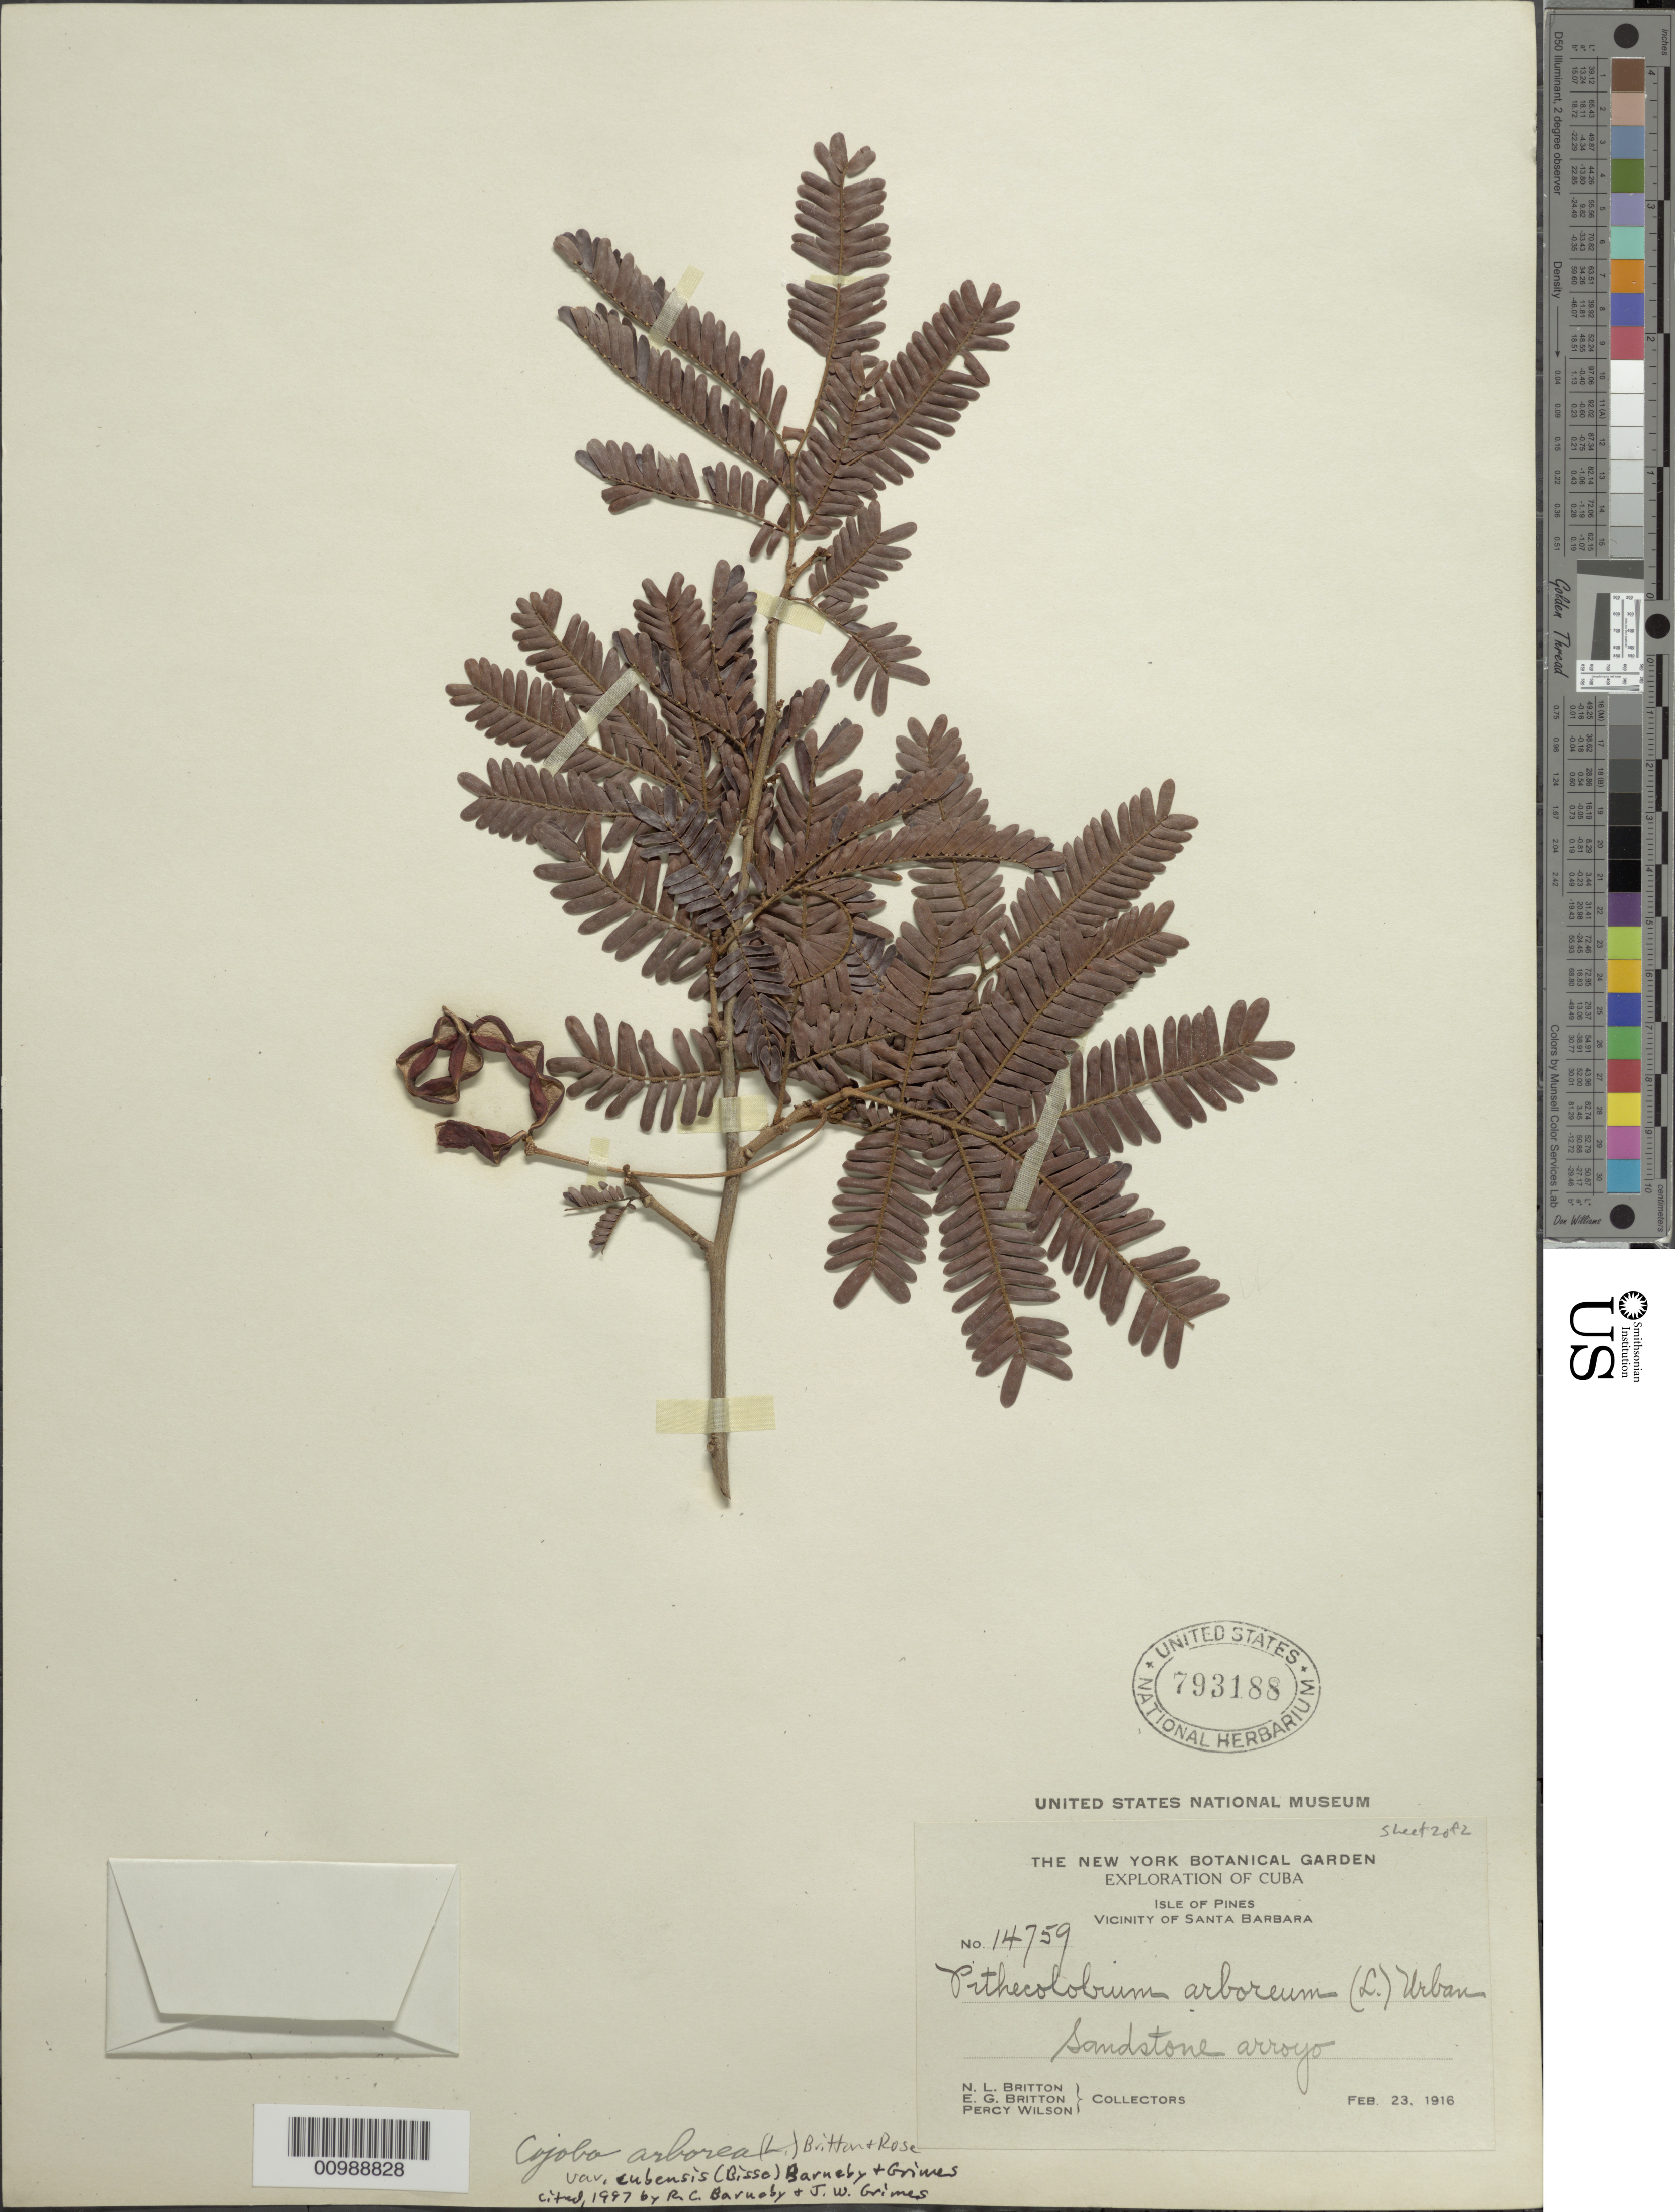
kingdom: Plantae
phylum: Tracheophyta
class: Magnoliopsida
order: Fabales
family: Fabaceae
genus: Cojoba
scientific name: Cojoba arborea var. cubensis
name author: (Bisse) Barneby & J.W. Grimes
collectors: N. Britton, E. G. Britton & P. Wilson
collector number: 14759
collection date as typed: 23 Feb 1916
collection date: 1916-02-23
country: Cuba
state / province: Isla de la Juventud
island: Cuba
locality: Vicinity of Santa Barbara; sandstone arroyo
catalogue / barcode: US 793188